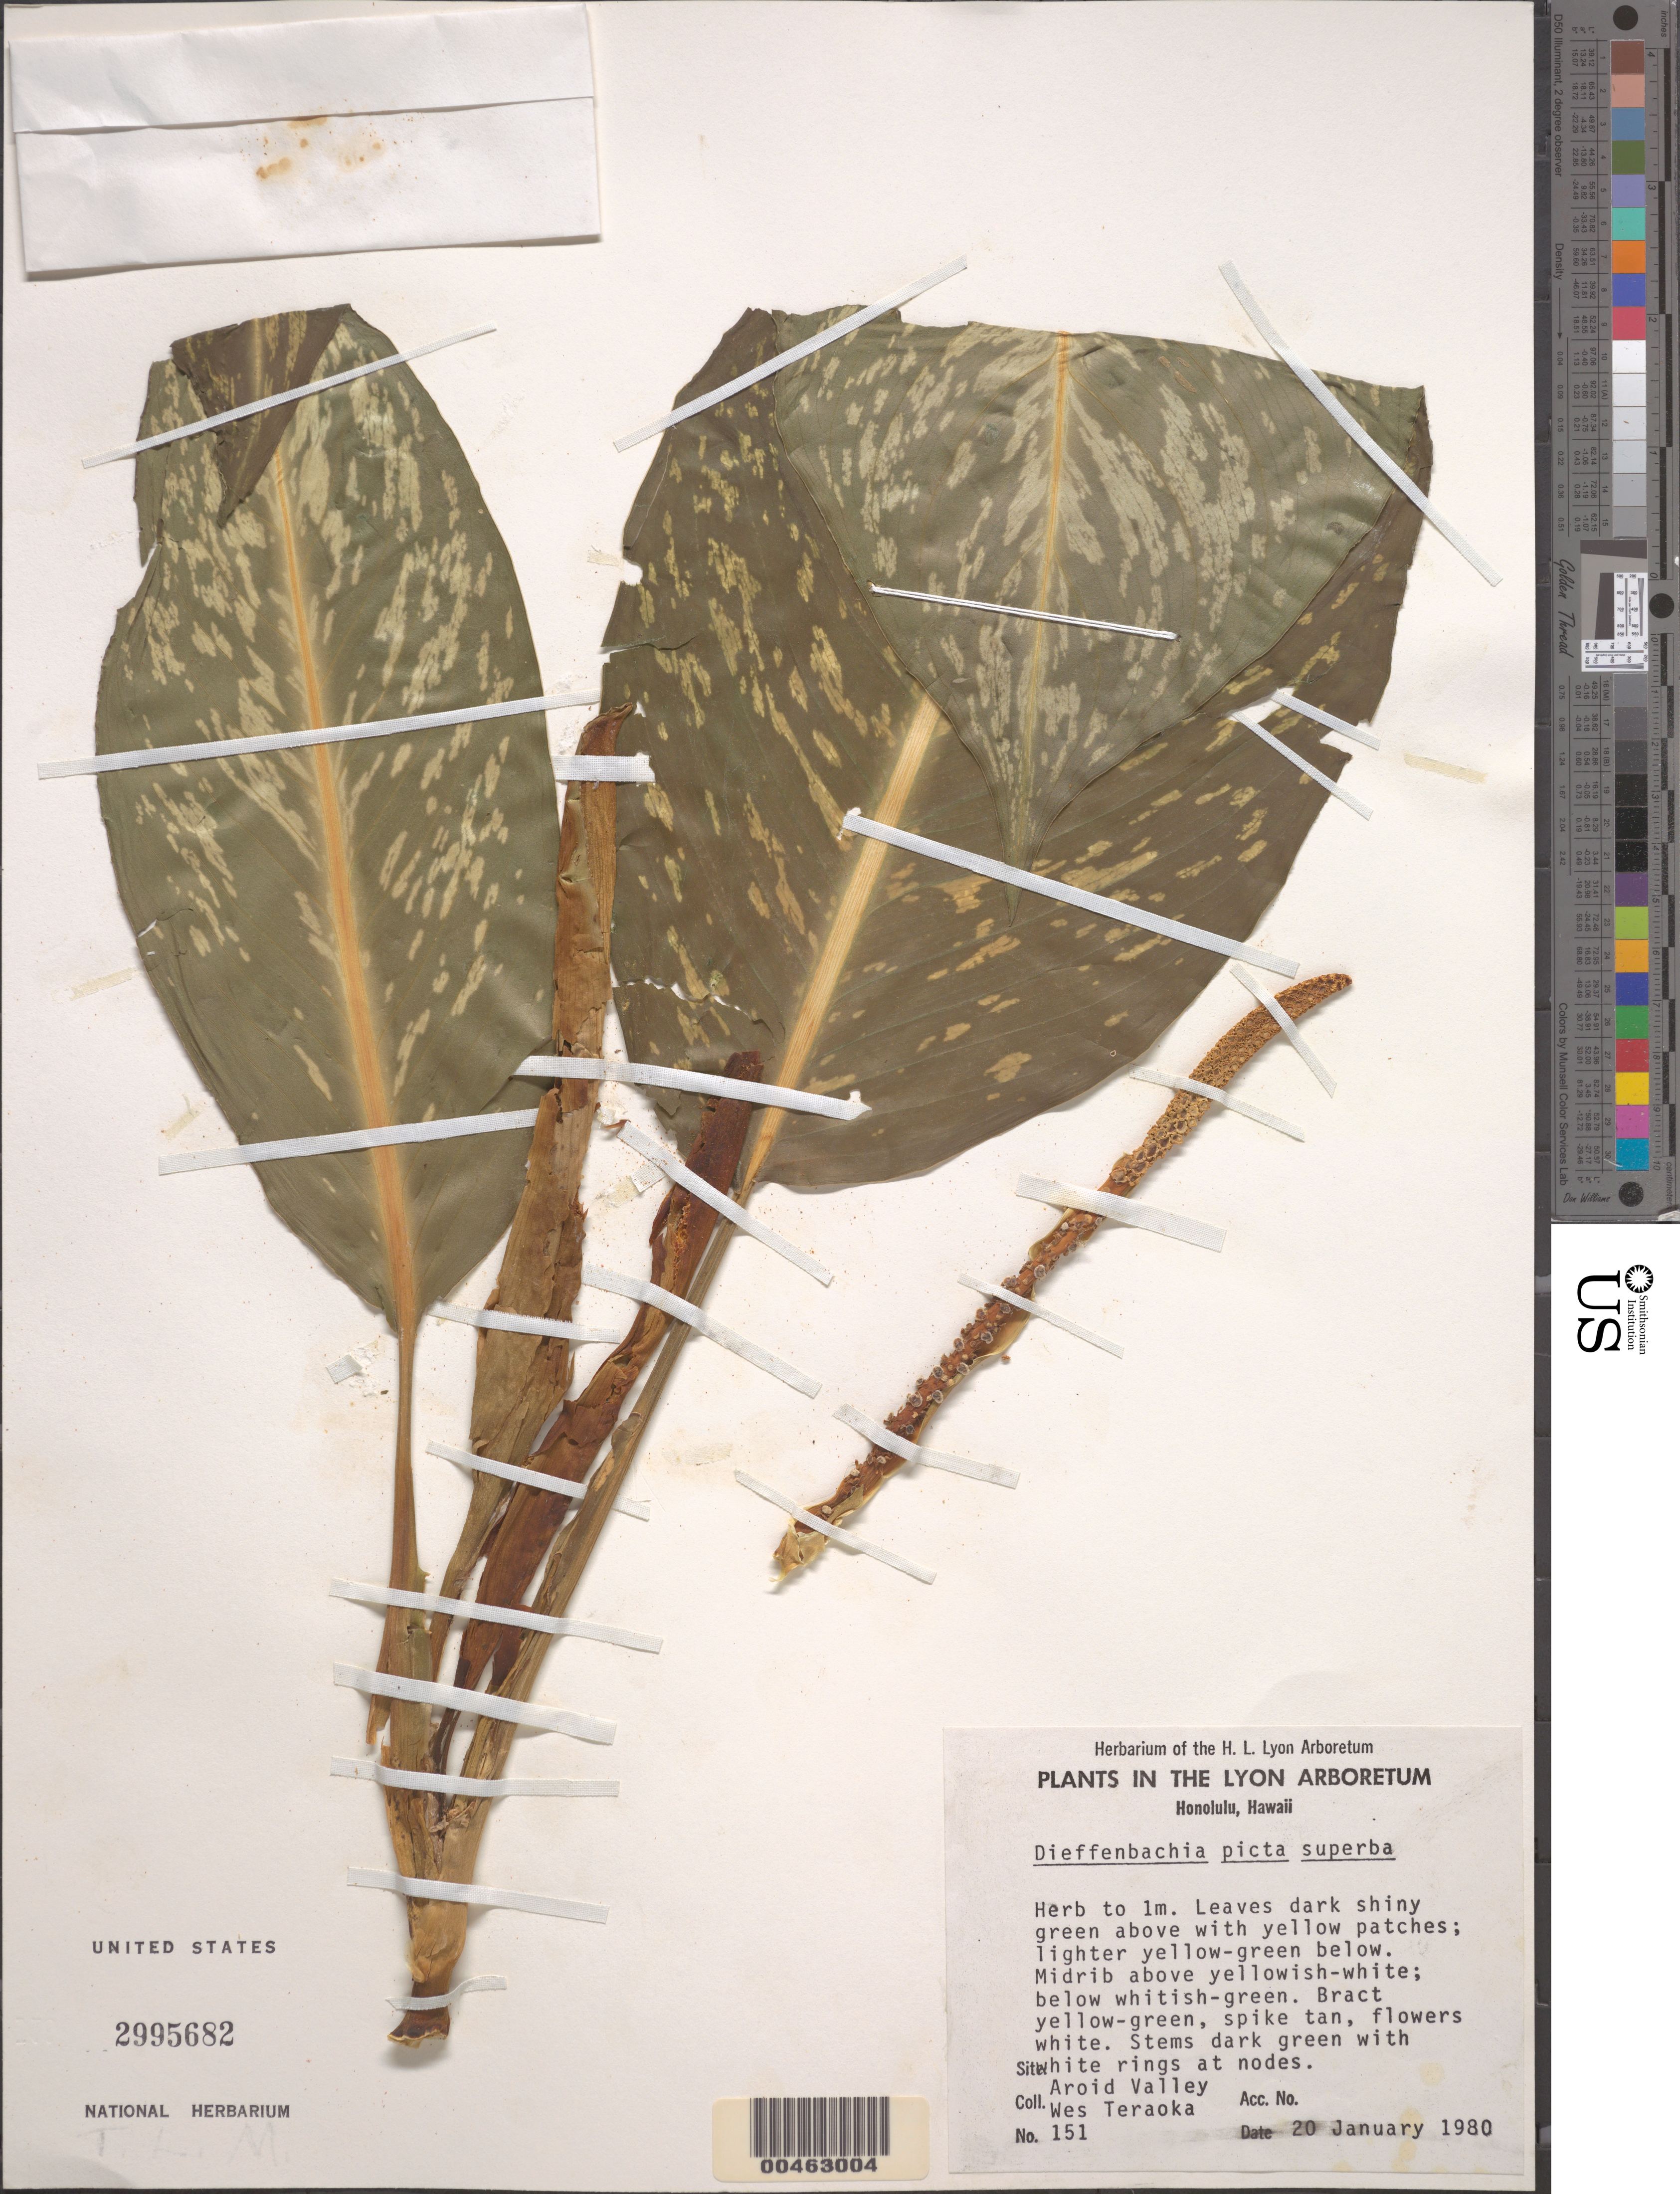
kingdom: Plantae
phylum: Tracheophyta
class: Liliopsida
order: Alismatales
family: Araceae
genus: Dieffenbachia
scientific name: Dieffenbachia picta 'superba'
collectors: W. Teraoka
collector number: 151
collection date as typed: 20 Jan 1980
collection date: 1980-01-20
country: United States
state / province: Hawaii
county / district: Honolulu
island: Oahu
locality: Honolulu, Aroid Valley, Lyon Arboretum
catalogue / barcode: US 2995682